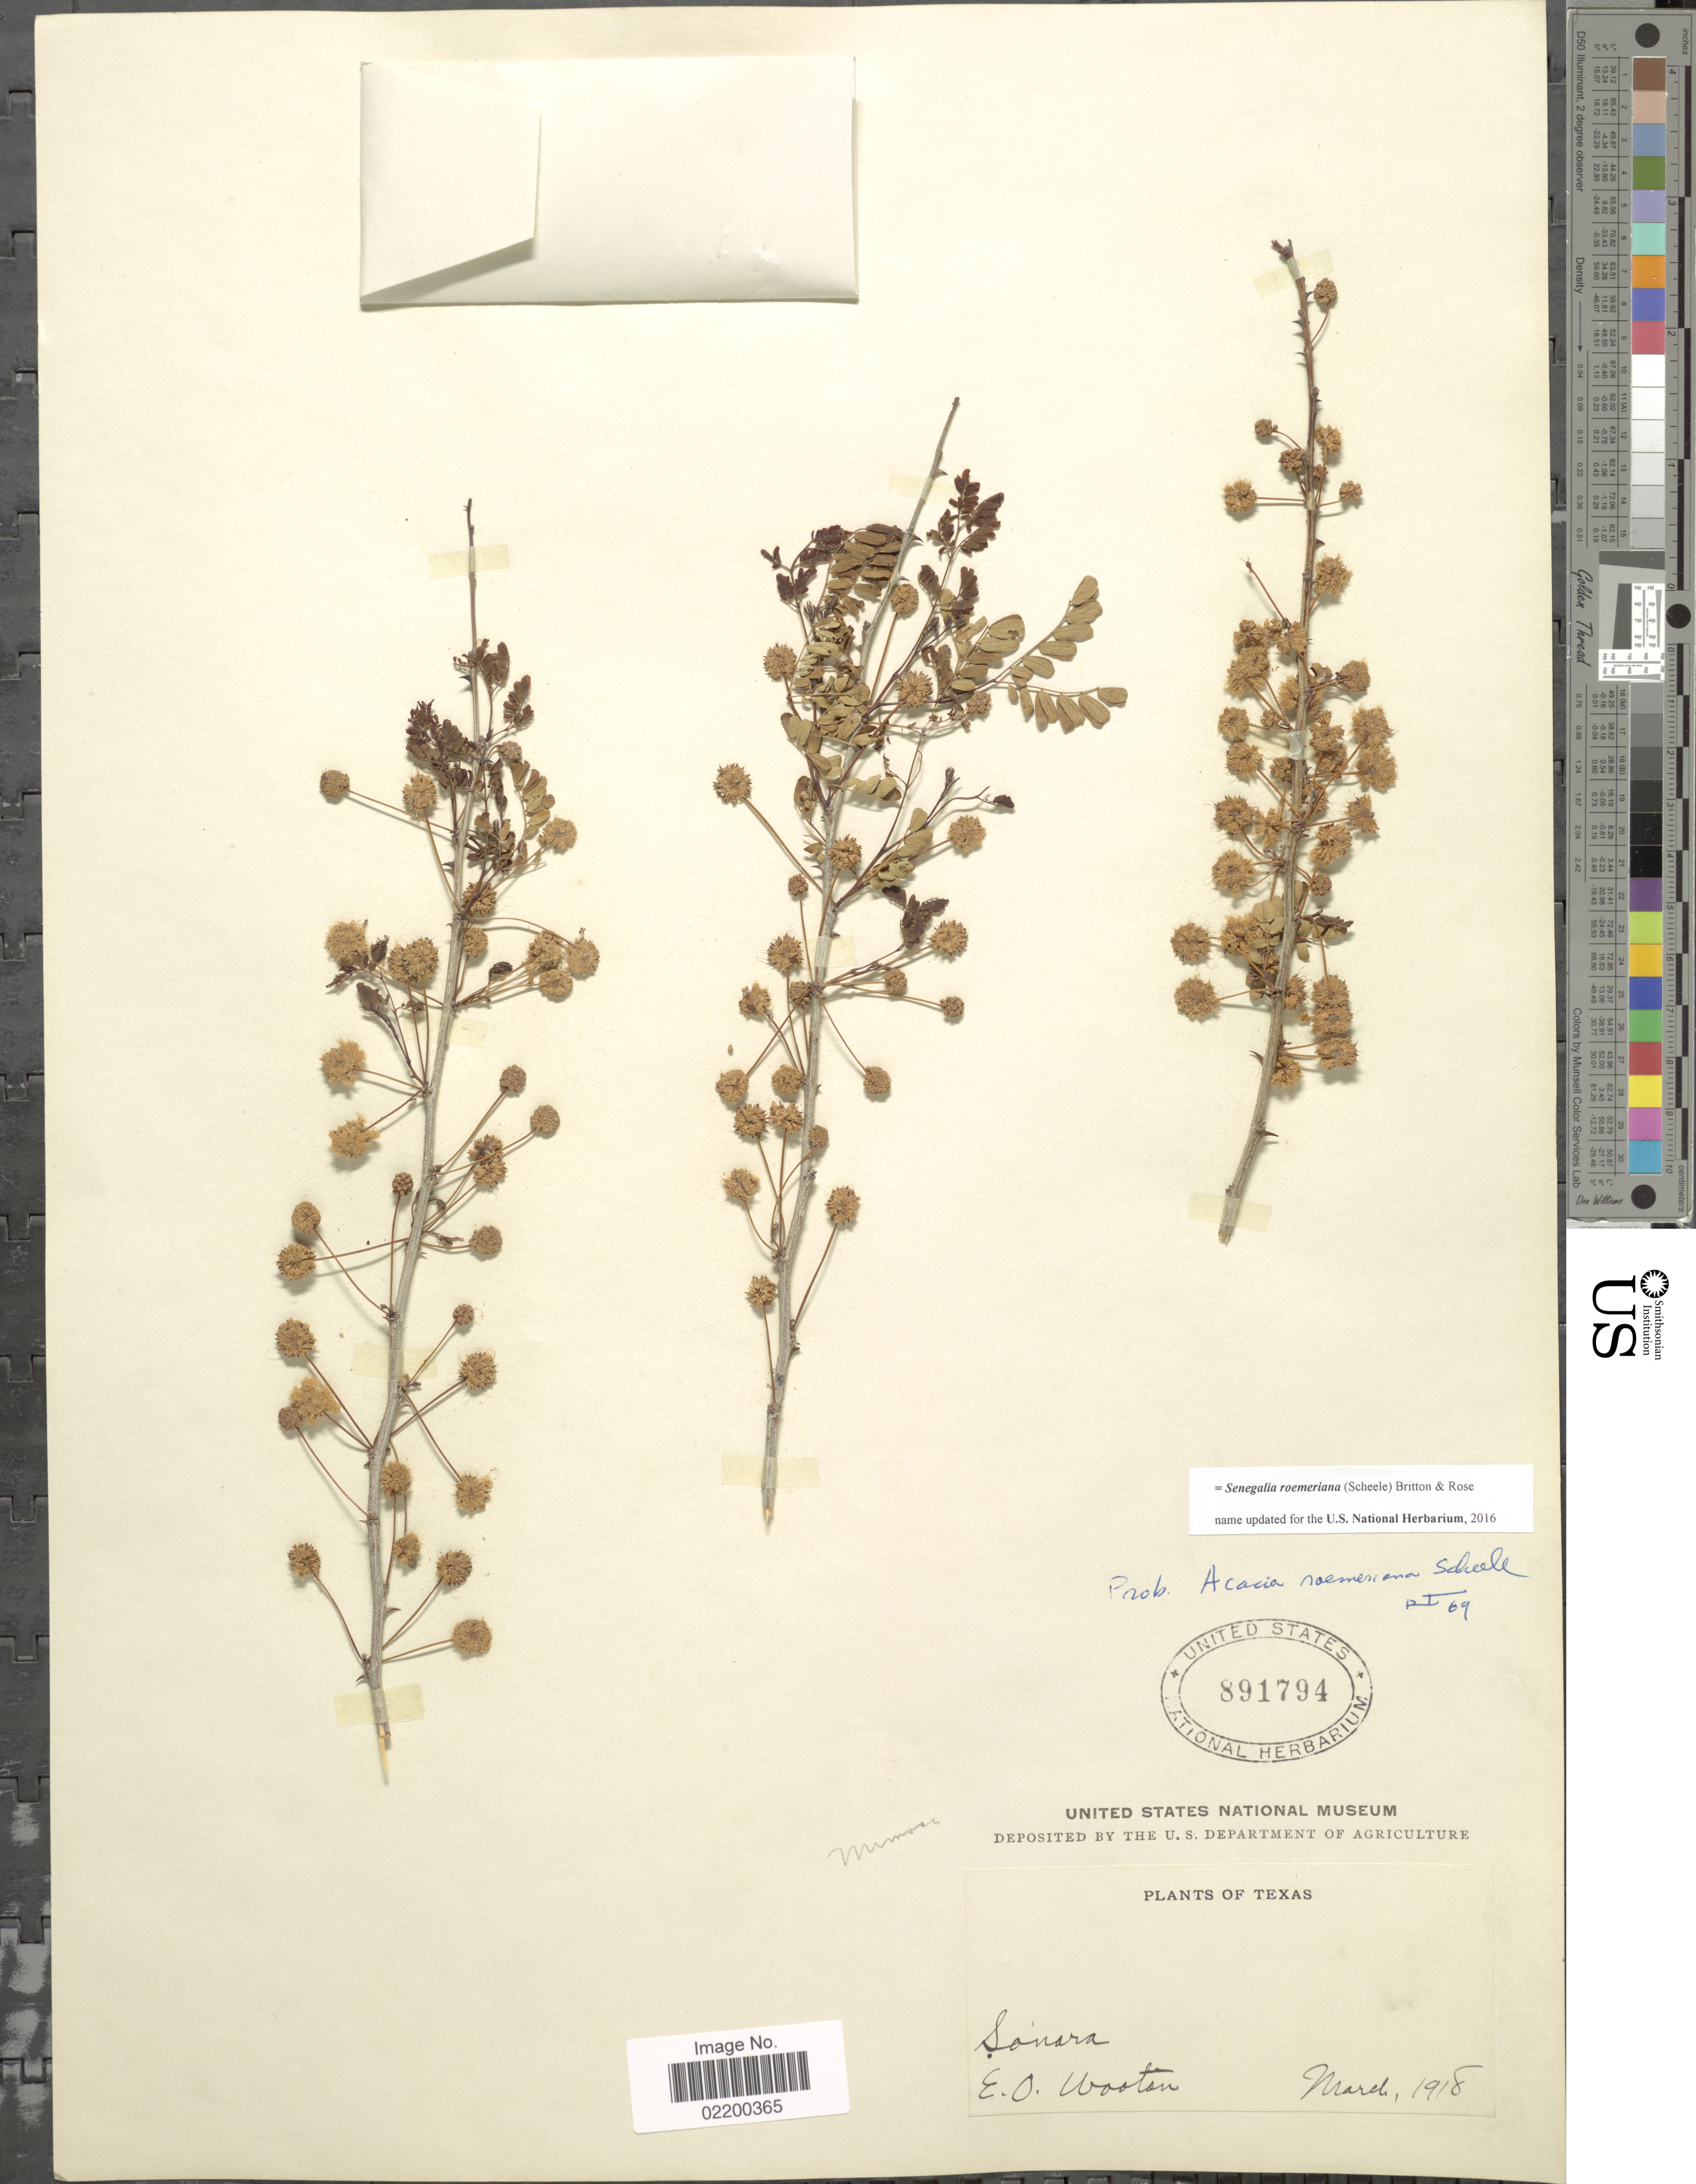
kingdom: Plantae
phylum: Tracheophyta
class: Magnoliopsida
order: Fabales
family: Fabaceae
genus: Senegalia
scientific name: Senegalia roemeriana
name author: (Scheele) Britton & Rose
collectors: E. O. Wooton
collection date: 1918-03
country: United States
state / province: Texas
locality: Sonora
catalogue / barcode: US 891794